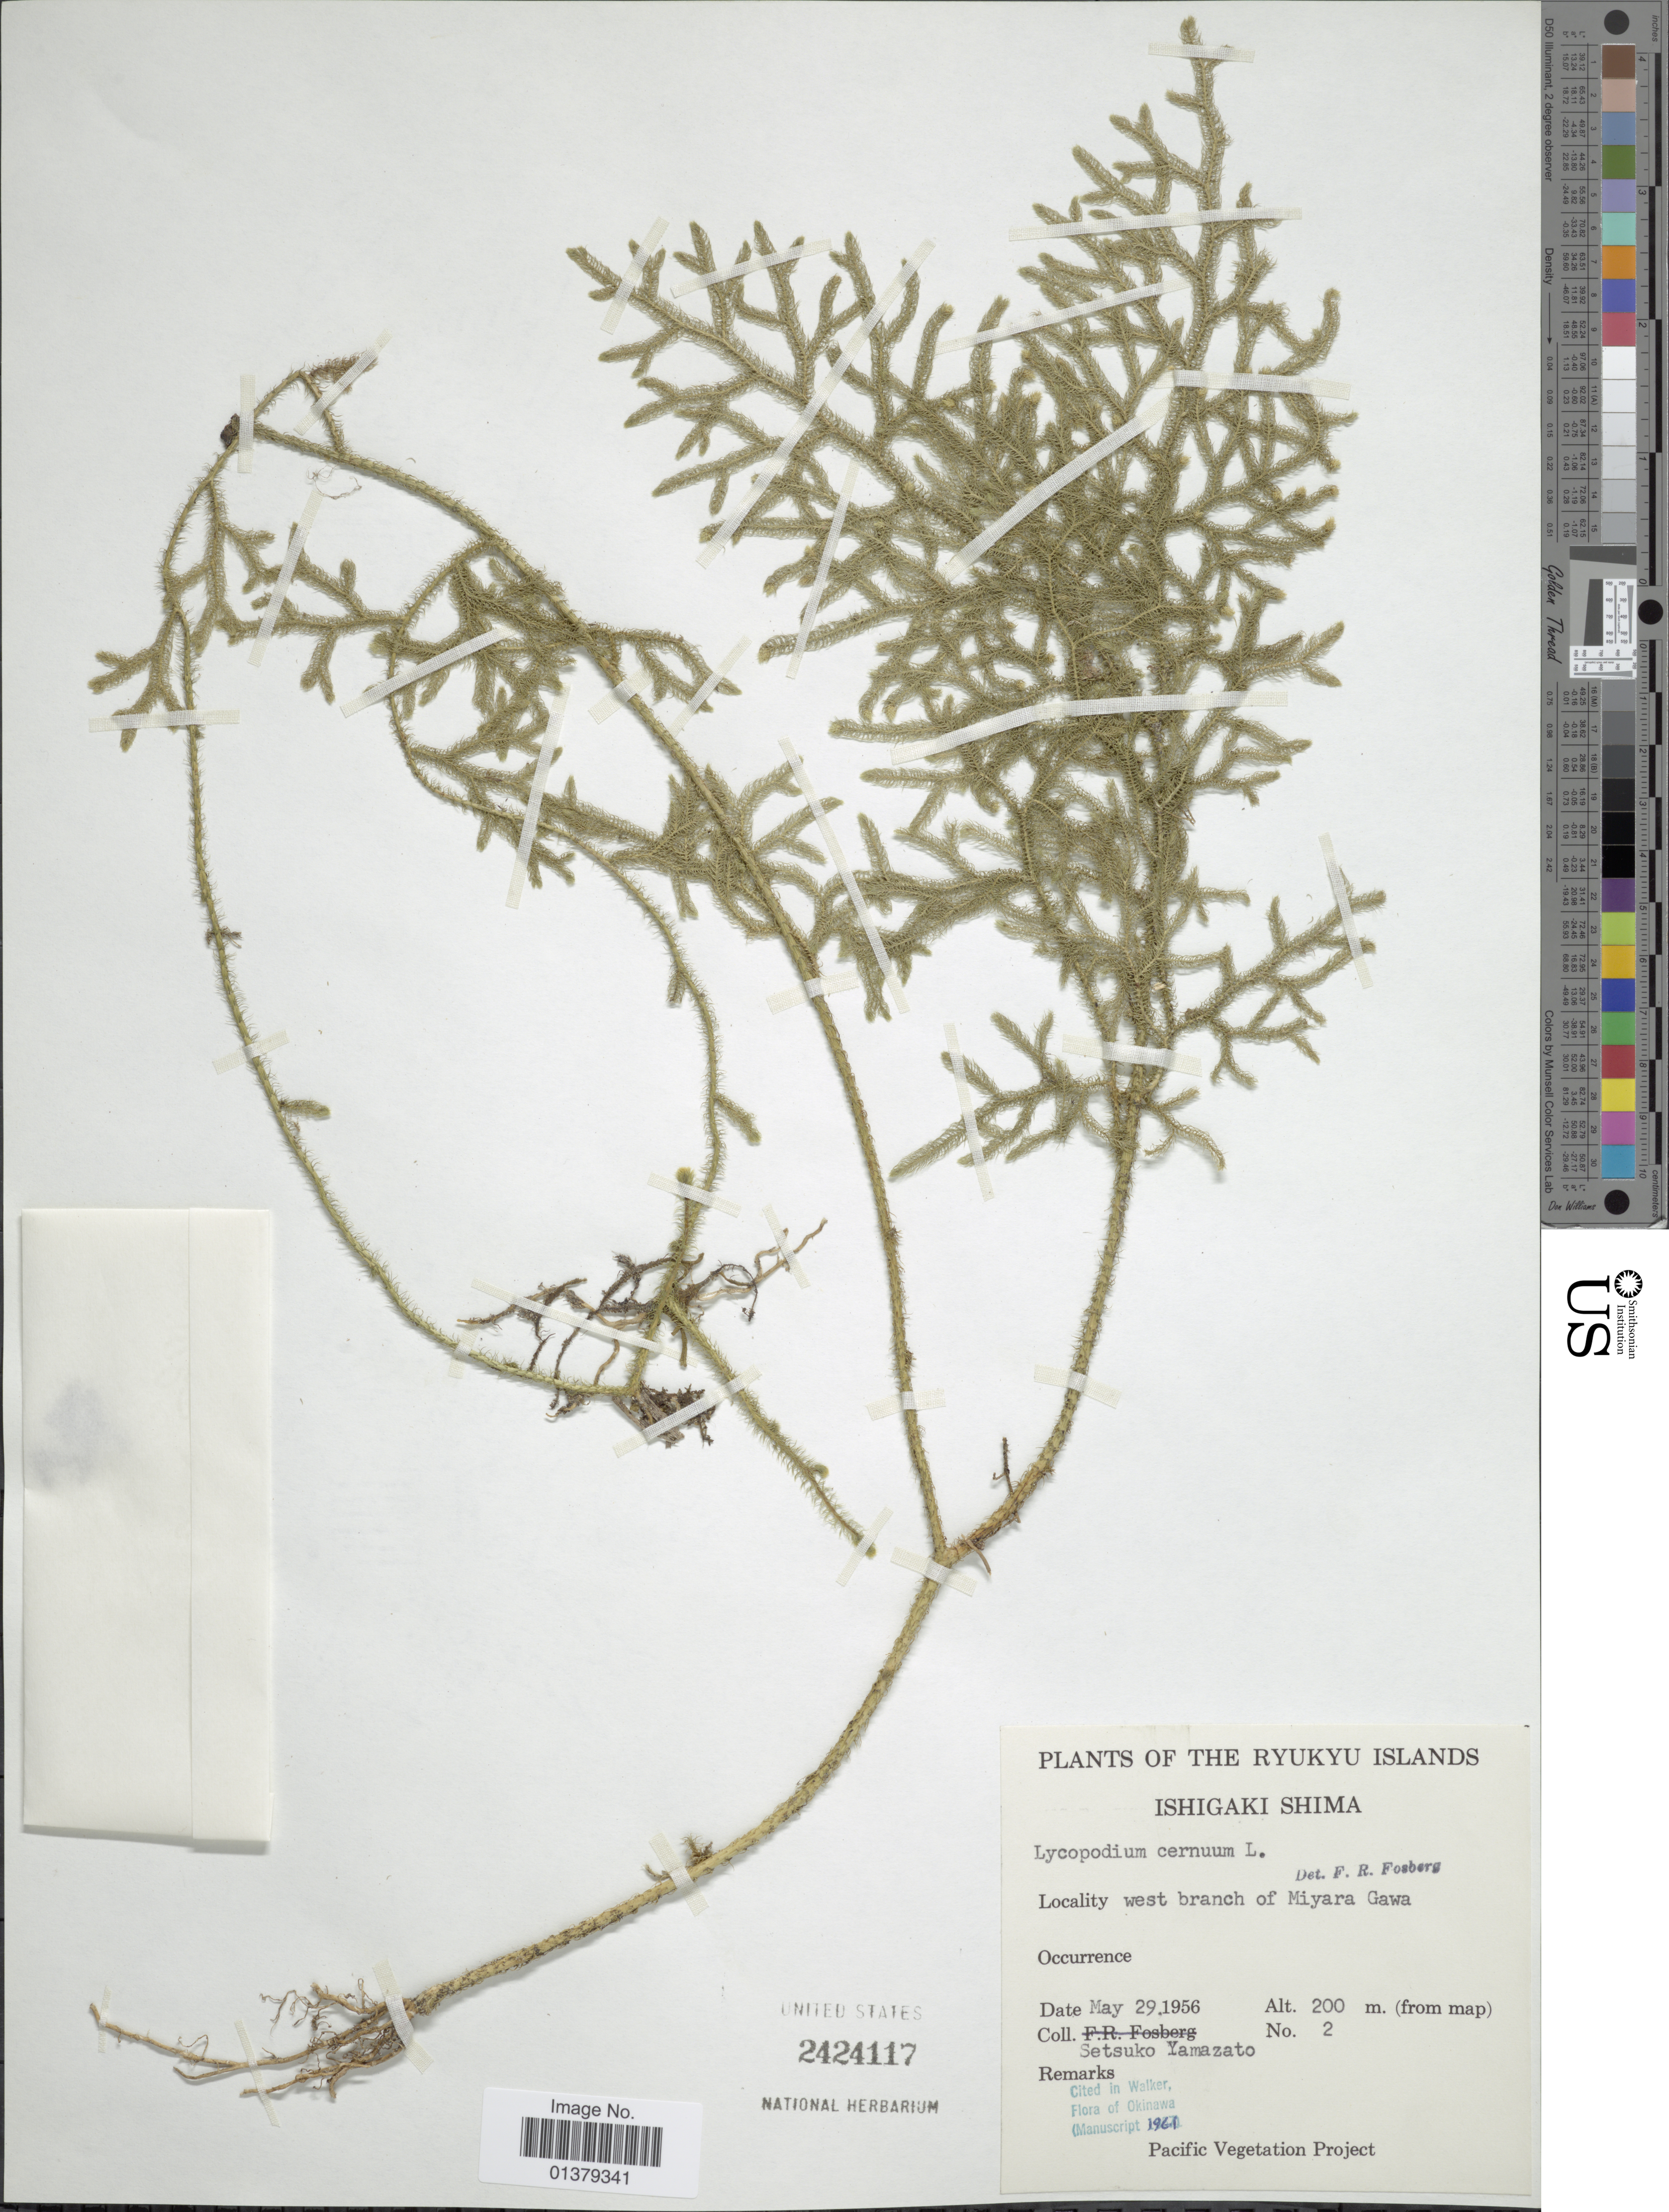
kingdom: Plantae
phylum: Tracheophyta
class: Lycopodiopsida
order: Lycopodiales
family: Lycopodiaceae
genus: Palhinhaea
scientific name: Palhinhaea cernua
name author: (L.) Vasc. & Franco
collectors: S. Yamazato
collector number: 2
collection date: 1956-05-29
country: Japan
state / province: Okinawa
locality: The Ryukyu Islands, Ishigaki Shima, West branch of Miyara Gawa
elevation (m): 200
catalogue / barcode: US 2424117